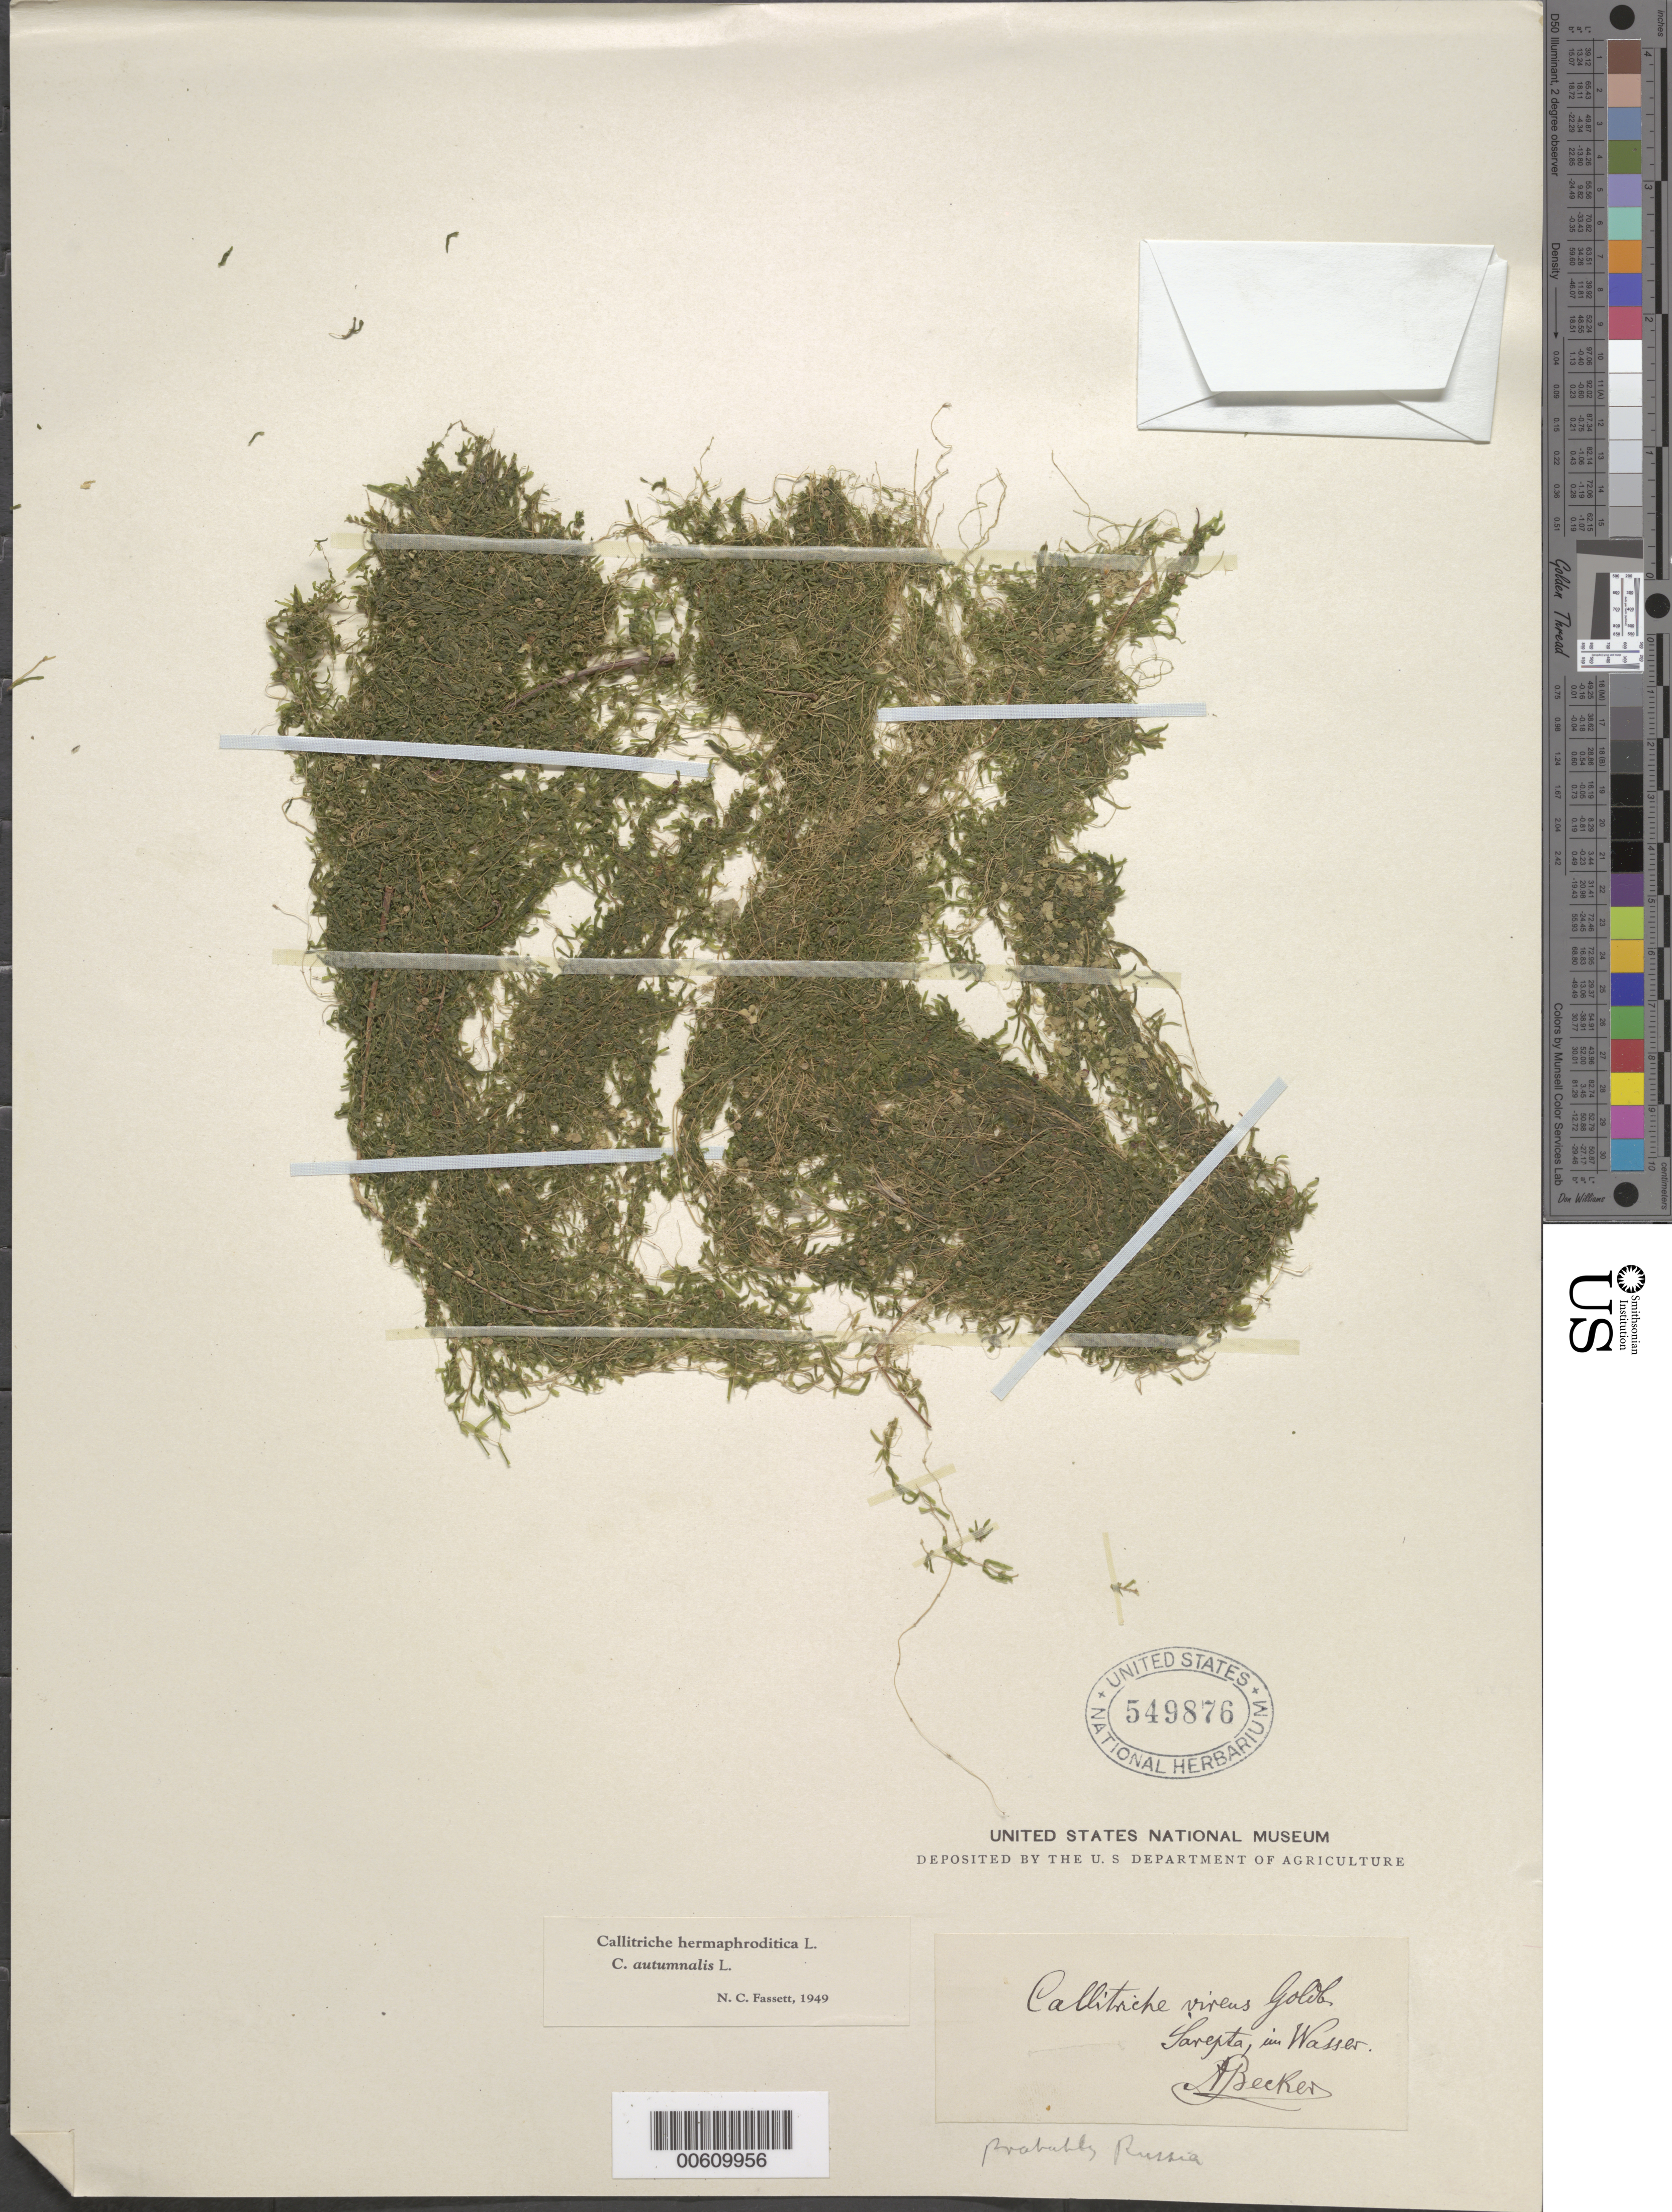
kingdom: Plantae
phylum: Tracheophyta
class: Magnoliopsida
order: Lamiales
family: Plantaginaceae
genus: Callitriche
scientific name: Callitriche hermaphroditica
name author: L.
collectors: A. Becker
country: Russian Federation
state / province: Volgograd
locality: Sarepta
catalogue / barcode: US 549876